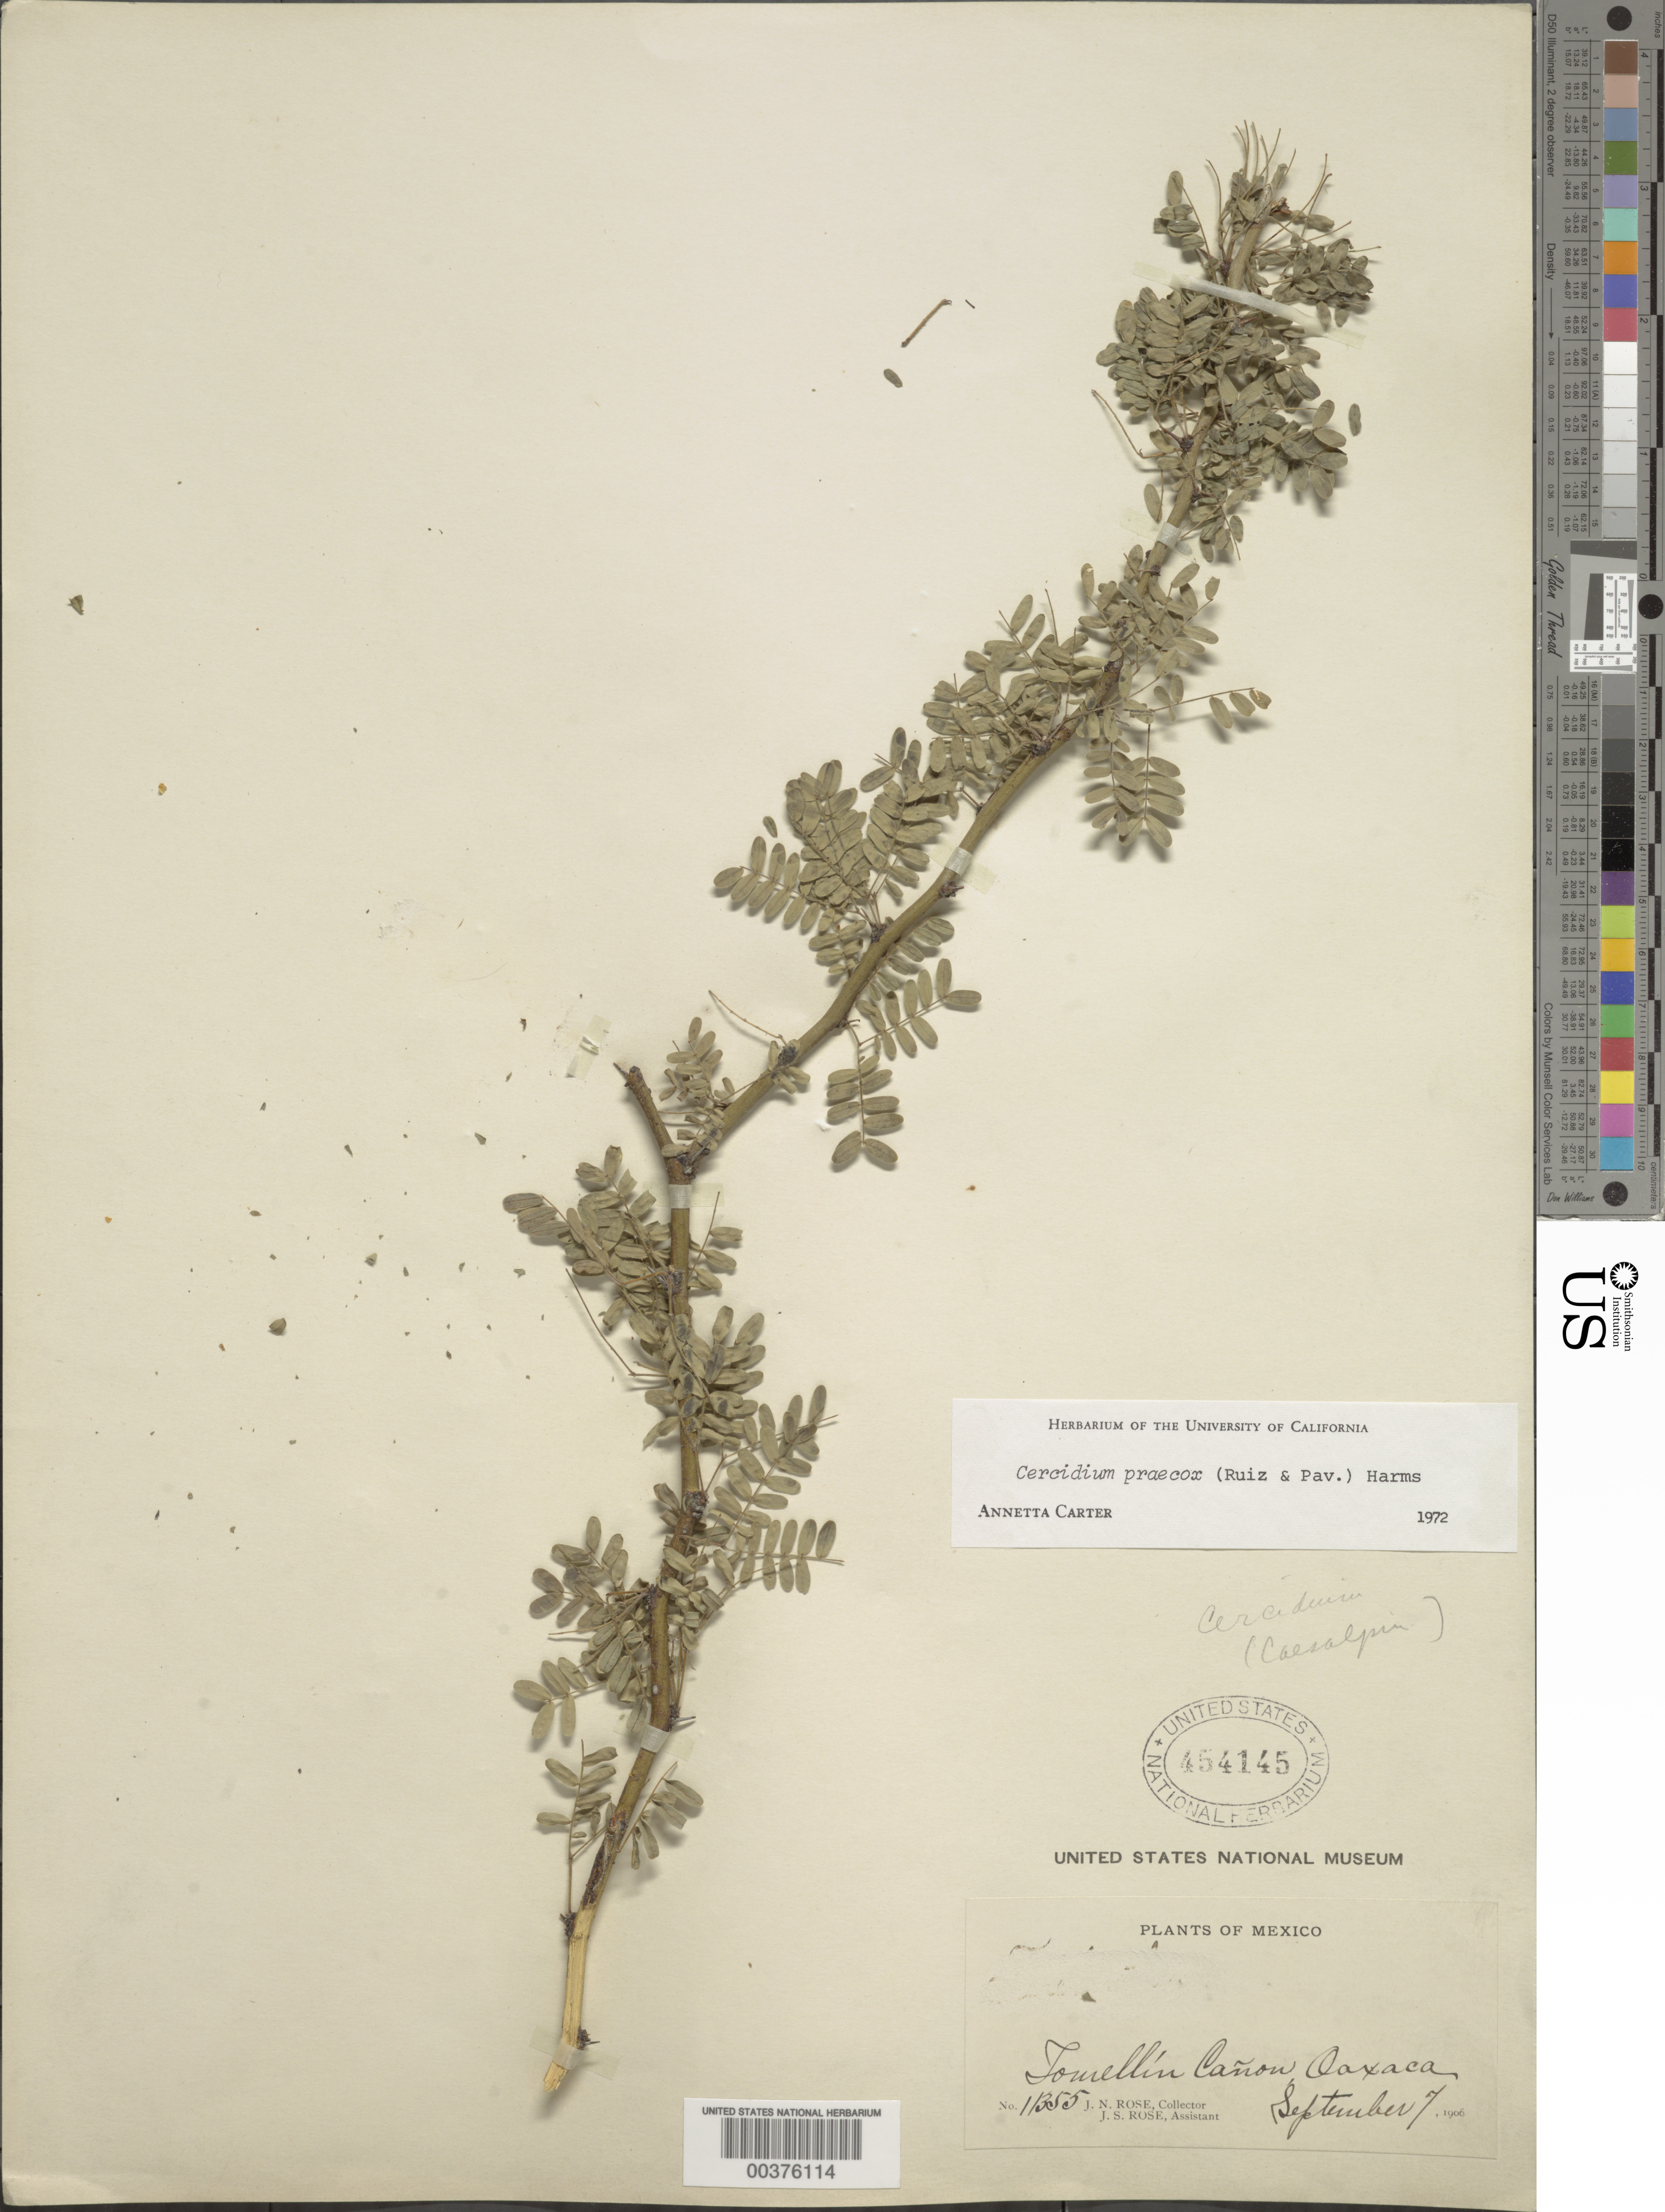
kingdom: Plantae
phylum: Tracheophyta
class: Magnoliopsida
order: Fabales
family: Fabaceae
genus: Parkinsonia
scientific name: Parkinsonia praecox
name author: (Ruiz & Pav.) J.E. Hawkins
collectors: J. N. Rose & J. S. Rose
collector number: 11355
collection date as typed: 07 Sep 1906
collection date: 1906-09-07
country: Mexico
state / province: Oaxaca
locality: Tomellin canon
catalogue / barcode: US 454145